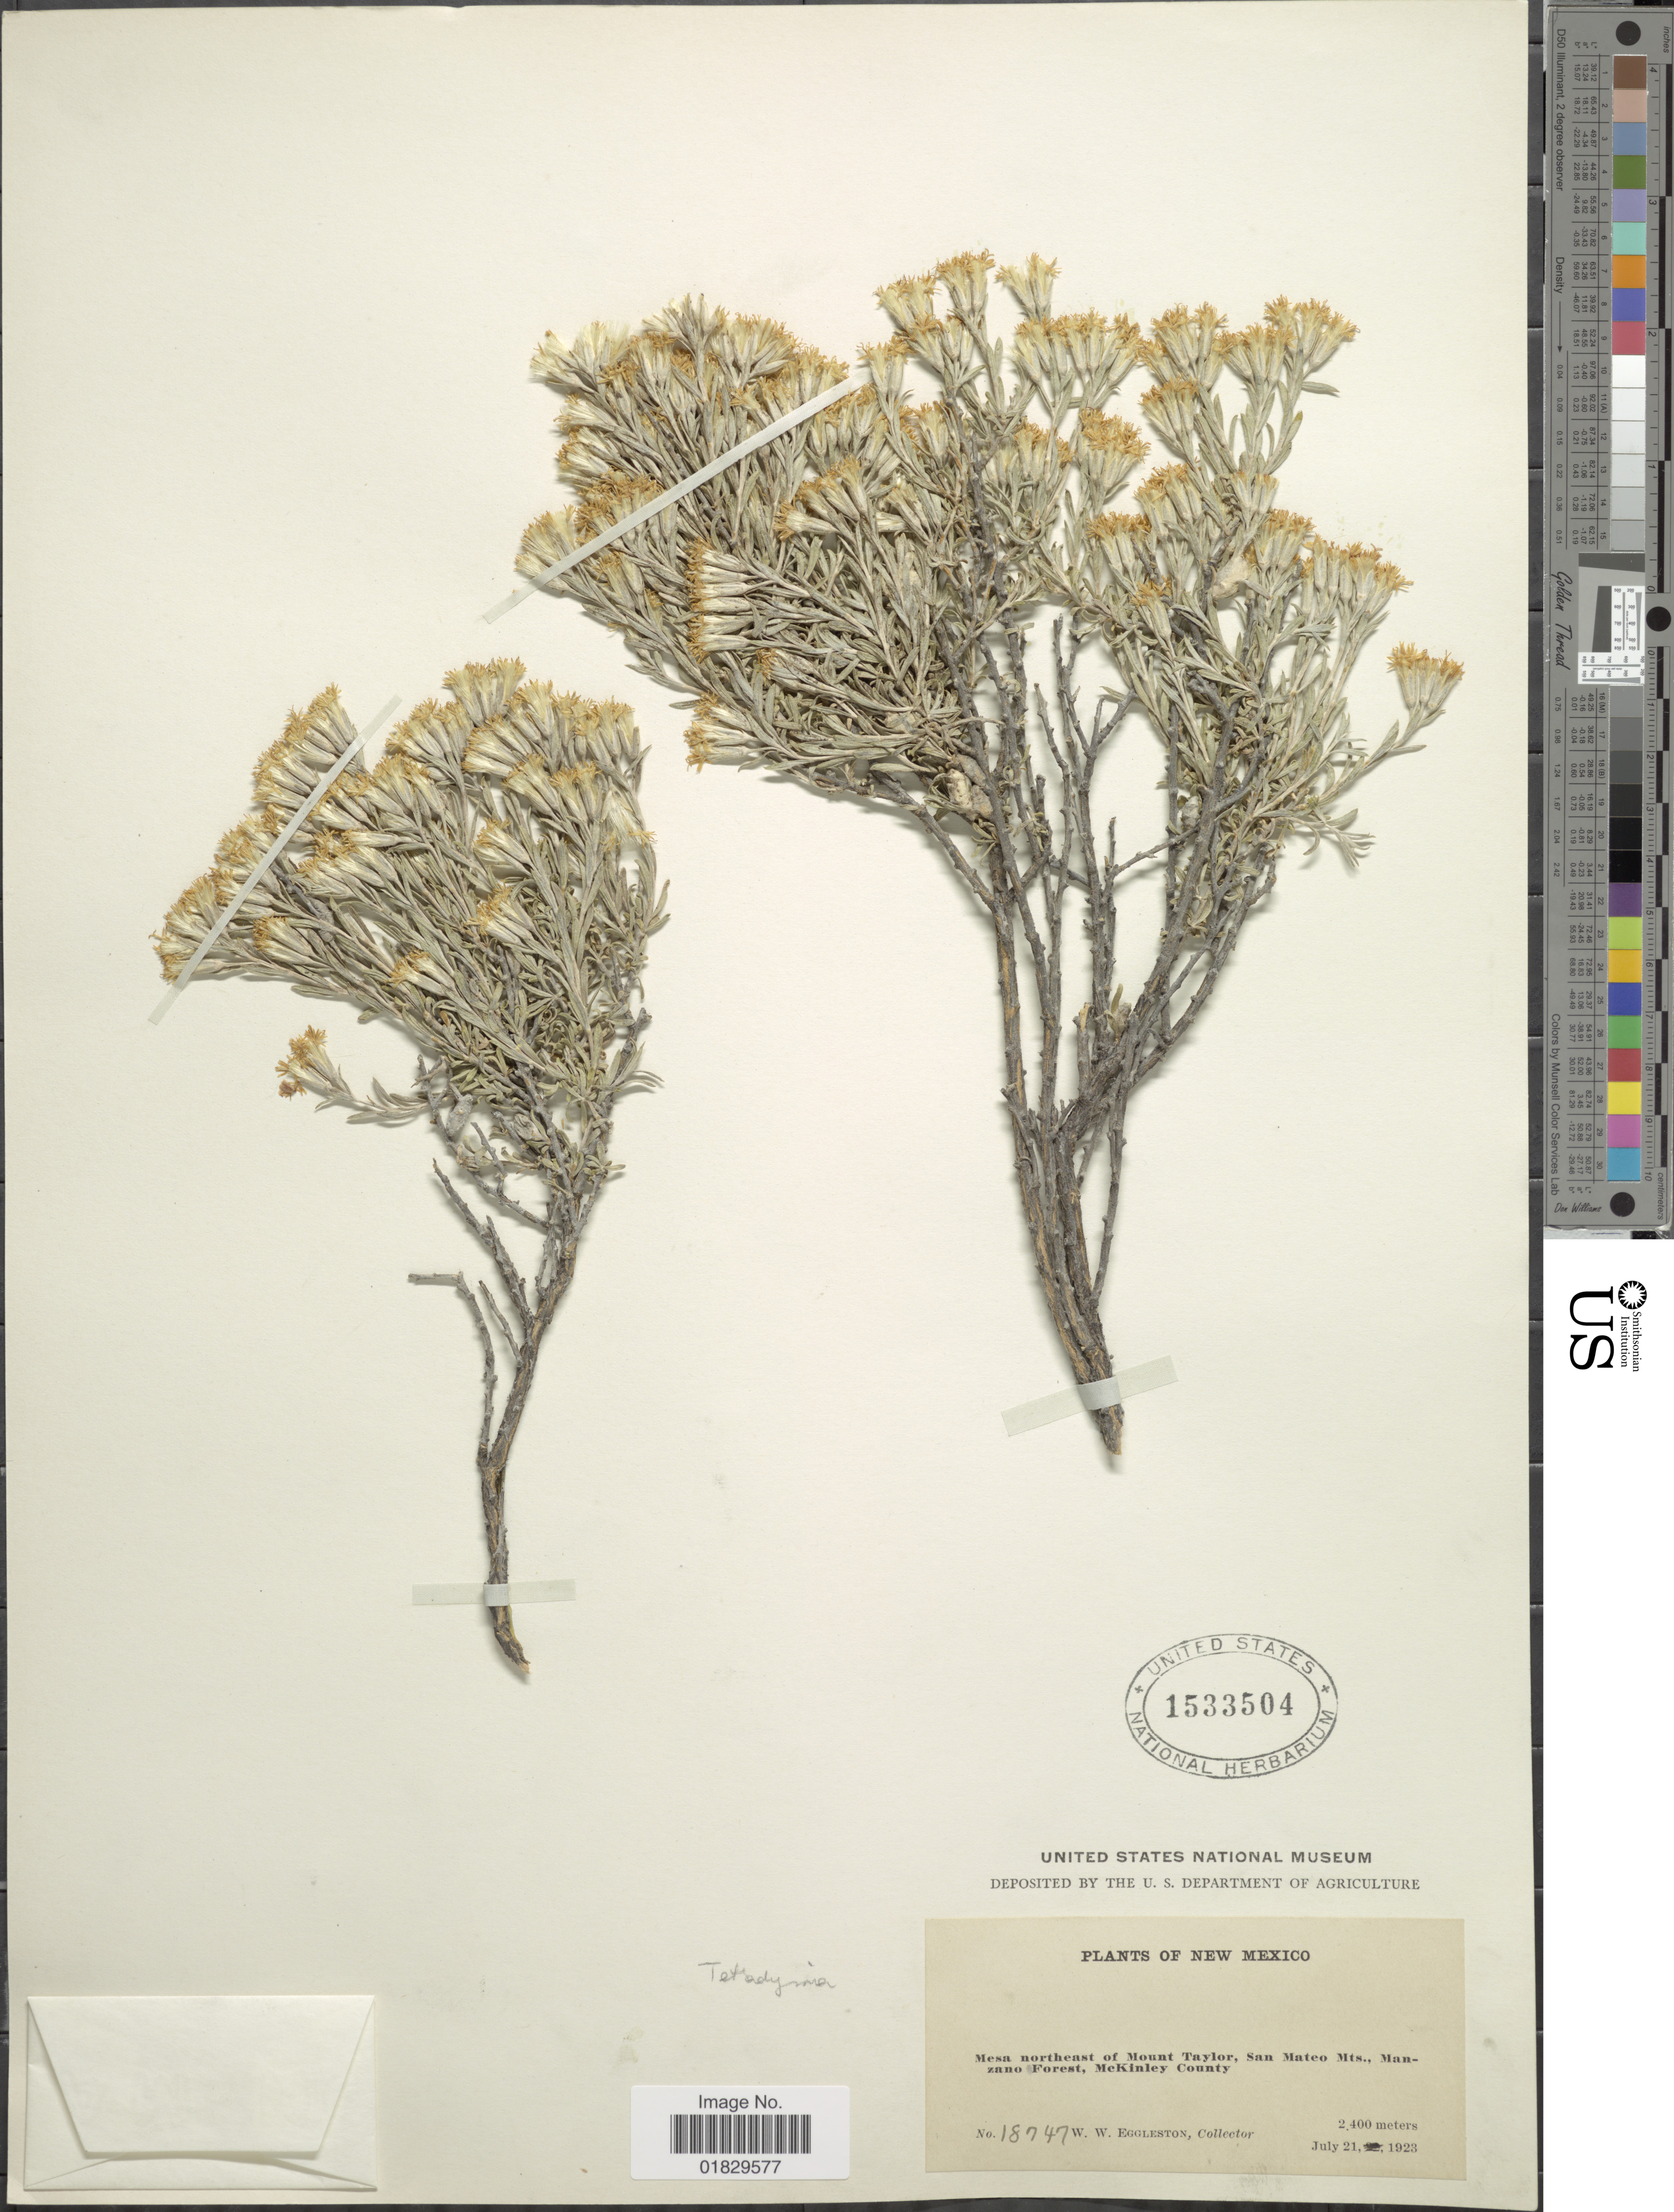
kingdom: Plantae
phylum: Tracheophyta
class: Magnoliopsida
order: Asterales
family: Asteraceae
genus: Tetradymia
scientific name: Tetradymia canescens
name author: DC.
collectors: W. W. Eggleston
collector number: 18747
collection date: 1923-07-21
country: United States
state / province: New Mexico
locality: Mesa northeast of Mount Taylor, San Mateo Mts., Manzano Forest, McKinley County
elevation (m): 2400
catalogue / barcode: US 1533504